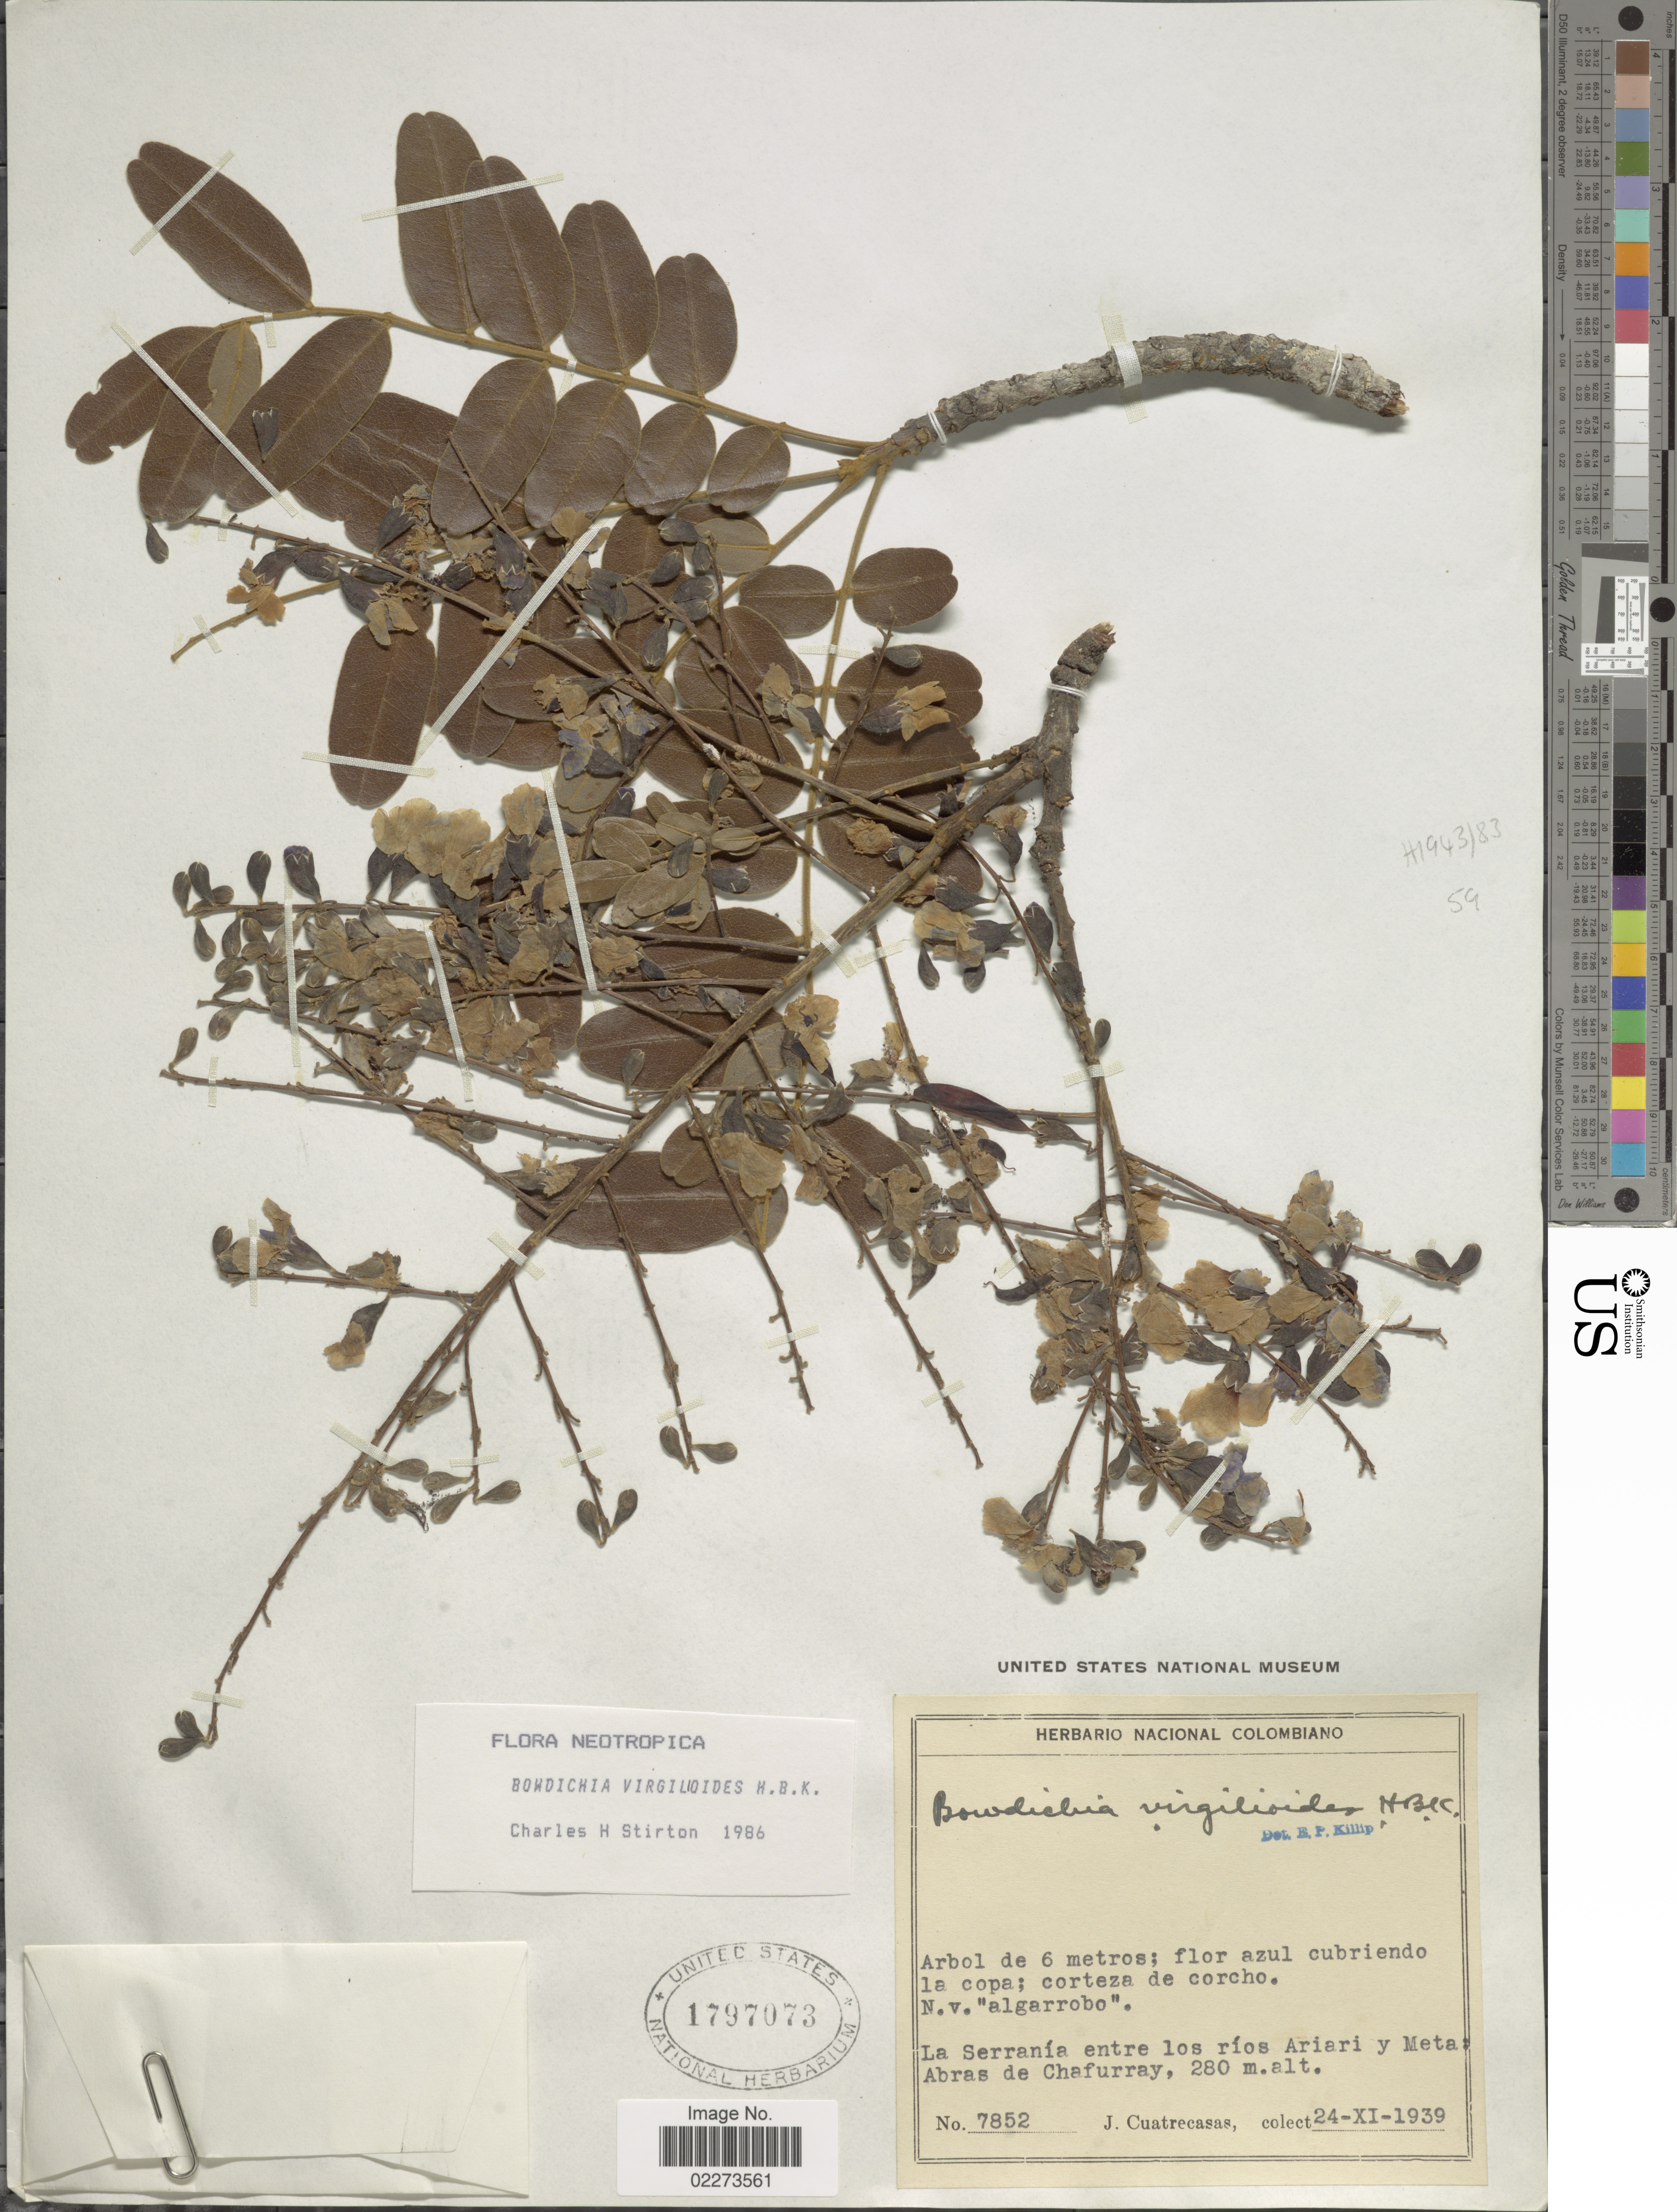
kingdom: Plantae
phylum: Tracheophyta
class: Magnoliopsida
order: Fabales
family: Fabaceae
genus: Bowdichia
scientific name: Bowdichia virgilioides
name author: Kunth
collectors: J. Cuatrecasas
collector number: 7852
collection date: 1939-11-24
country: Colombia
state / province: Meta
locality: La Serrania entre los rios Ariari y Meta: Abras de Chafurray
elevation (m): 280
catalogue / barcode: US 1797073